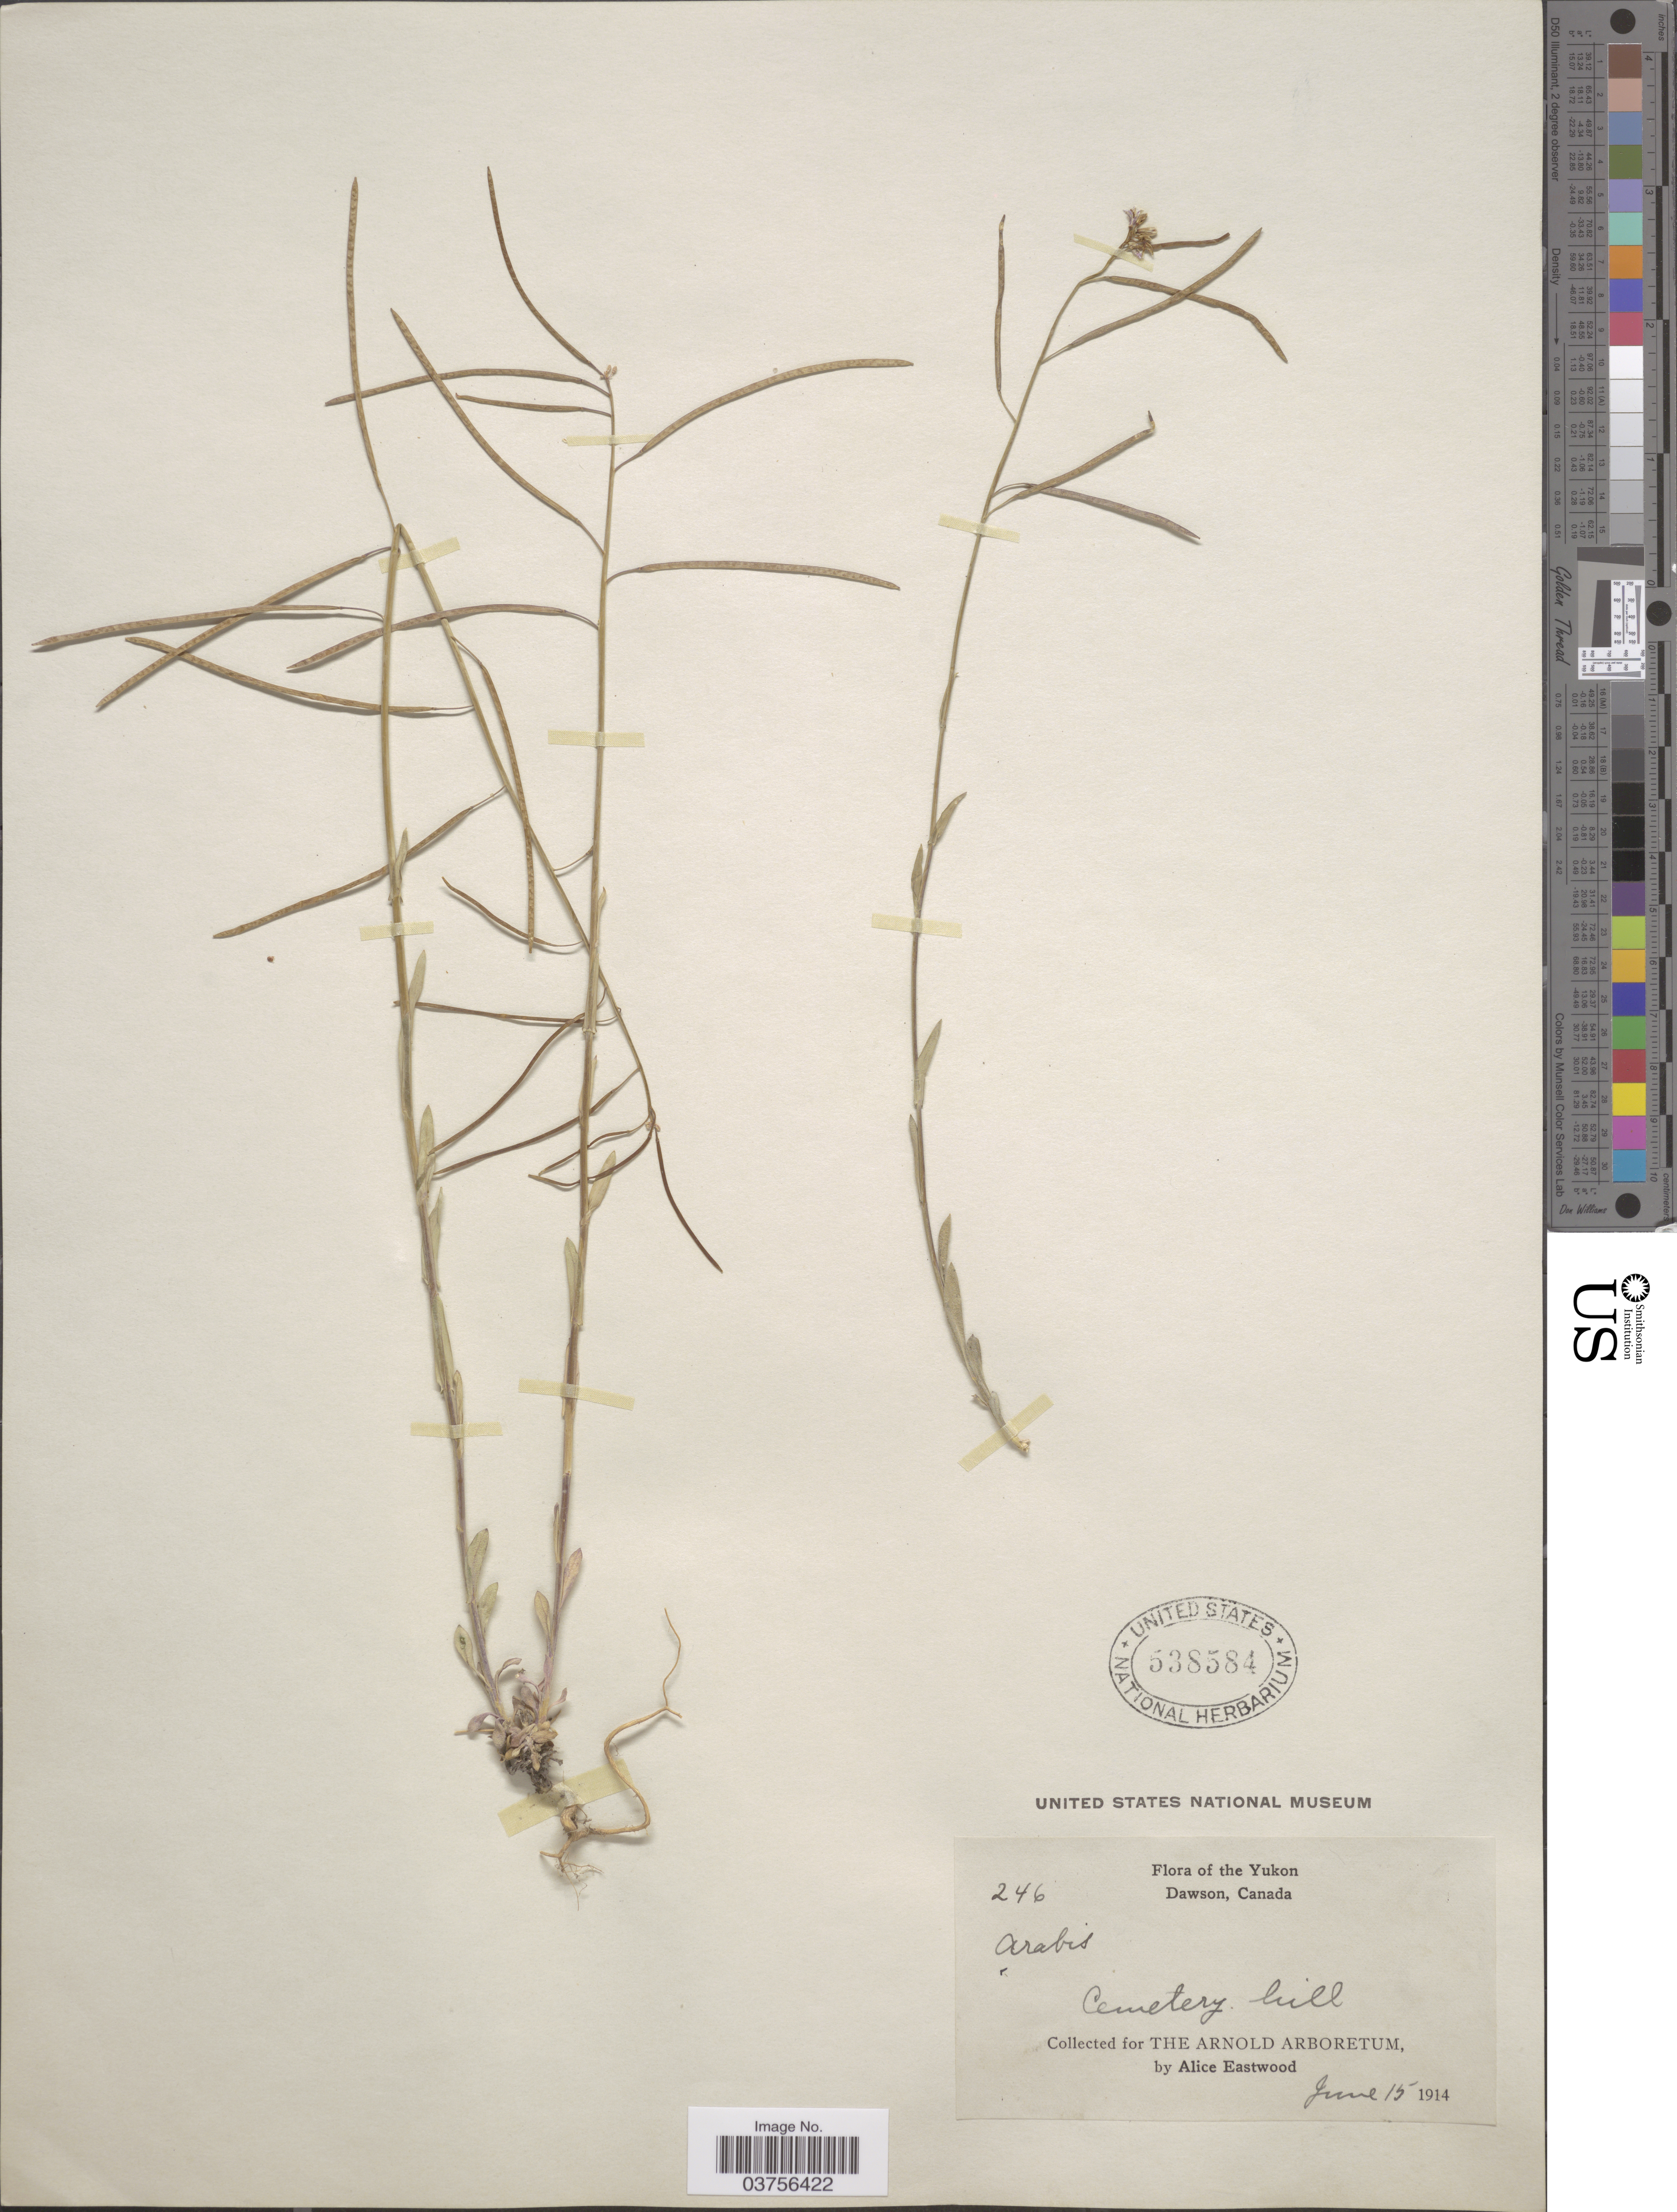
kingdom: Plantae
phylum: Tracheophyta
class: Magnoliopsida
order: Brassicales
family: Brassicaceae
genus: Arabis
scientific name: Arabis columbiana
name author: Macoun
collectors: A. Eastwood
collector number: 246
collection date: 1914-06-15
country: Canada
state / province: Yukon Territory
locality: The Yukon. Dawson. Cemetery hill.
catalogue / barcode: US 538584